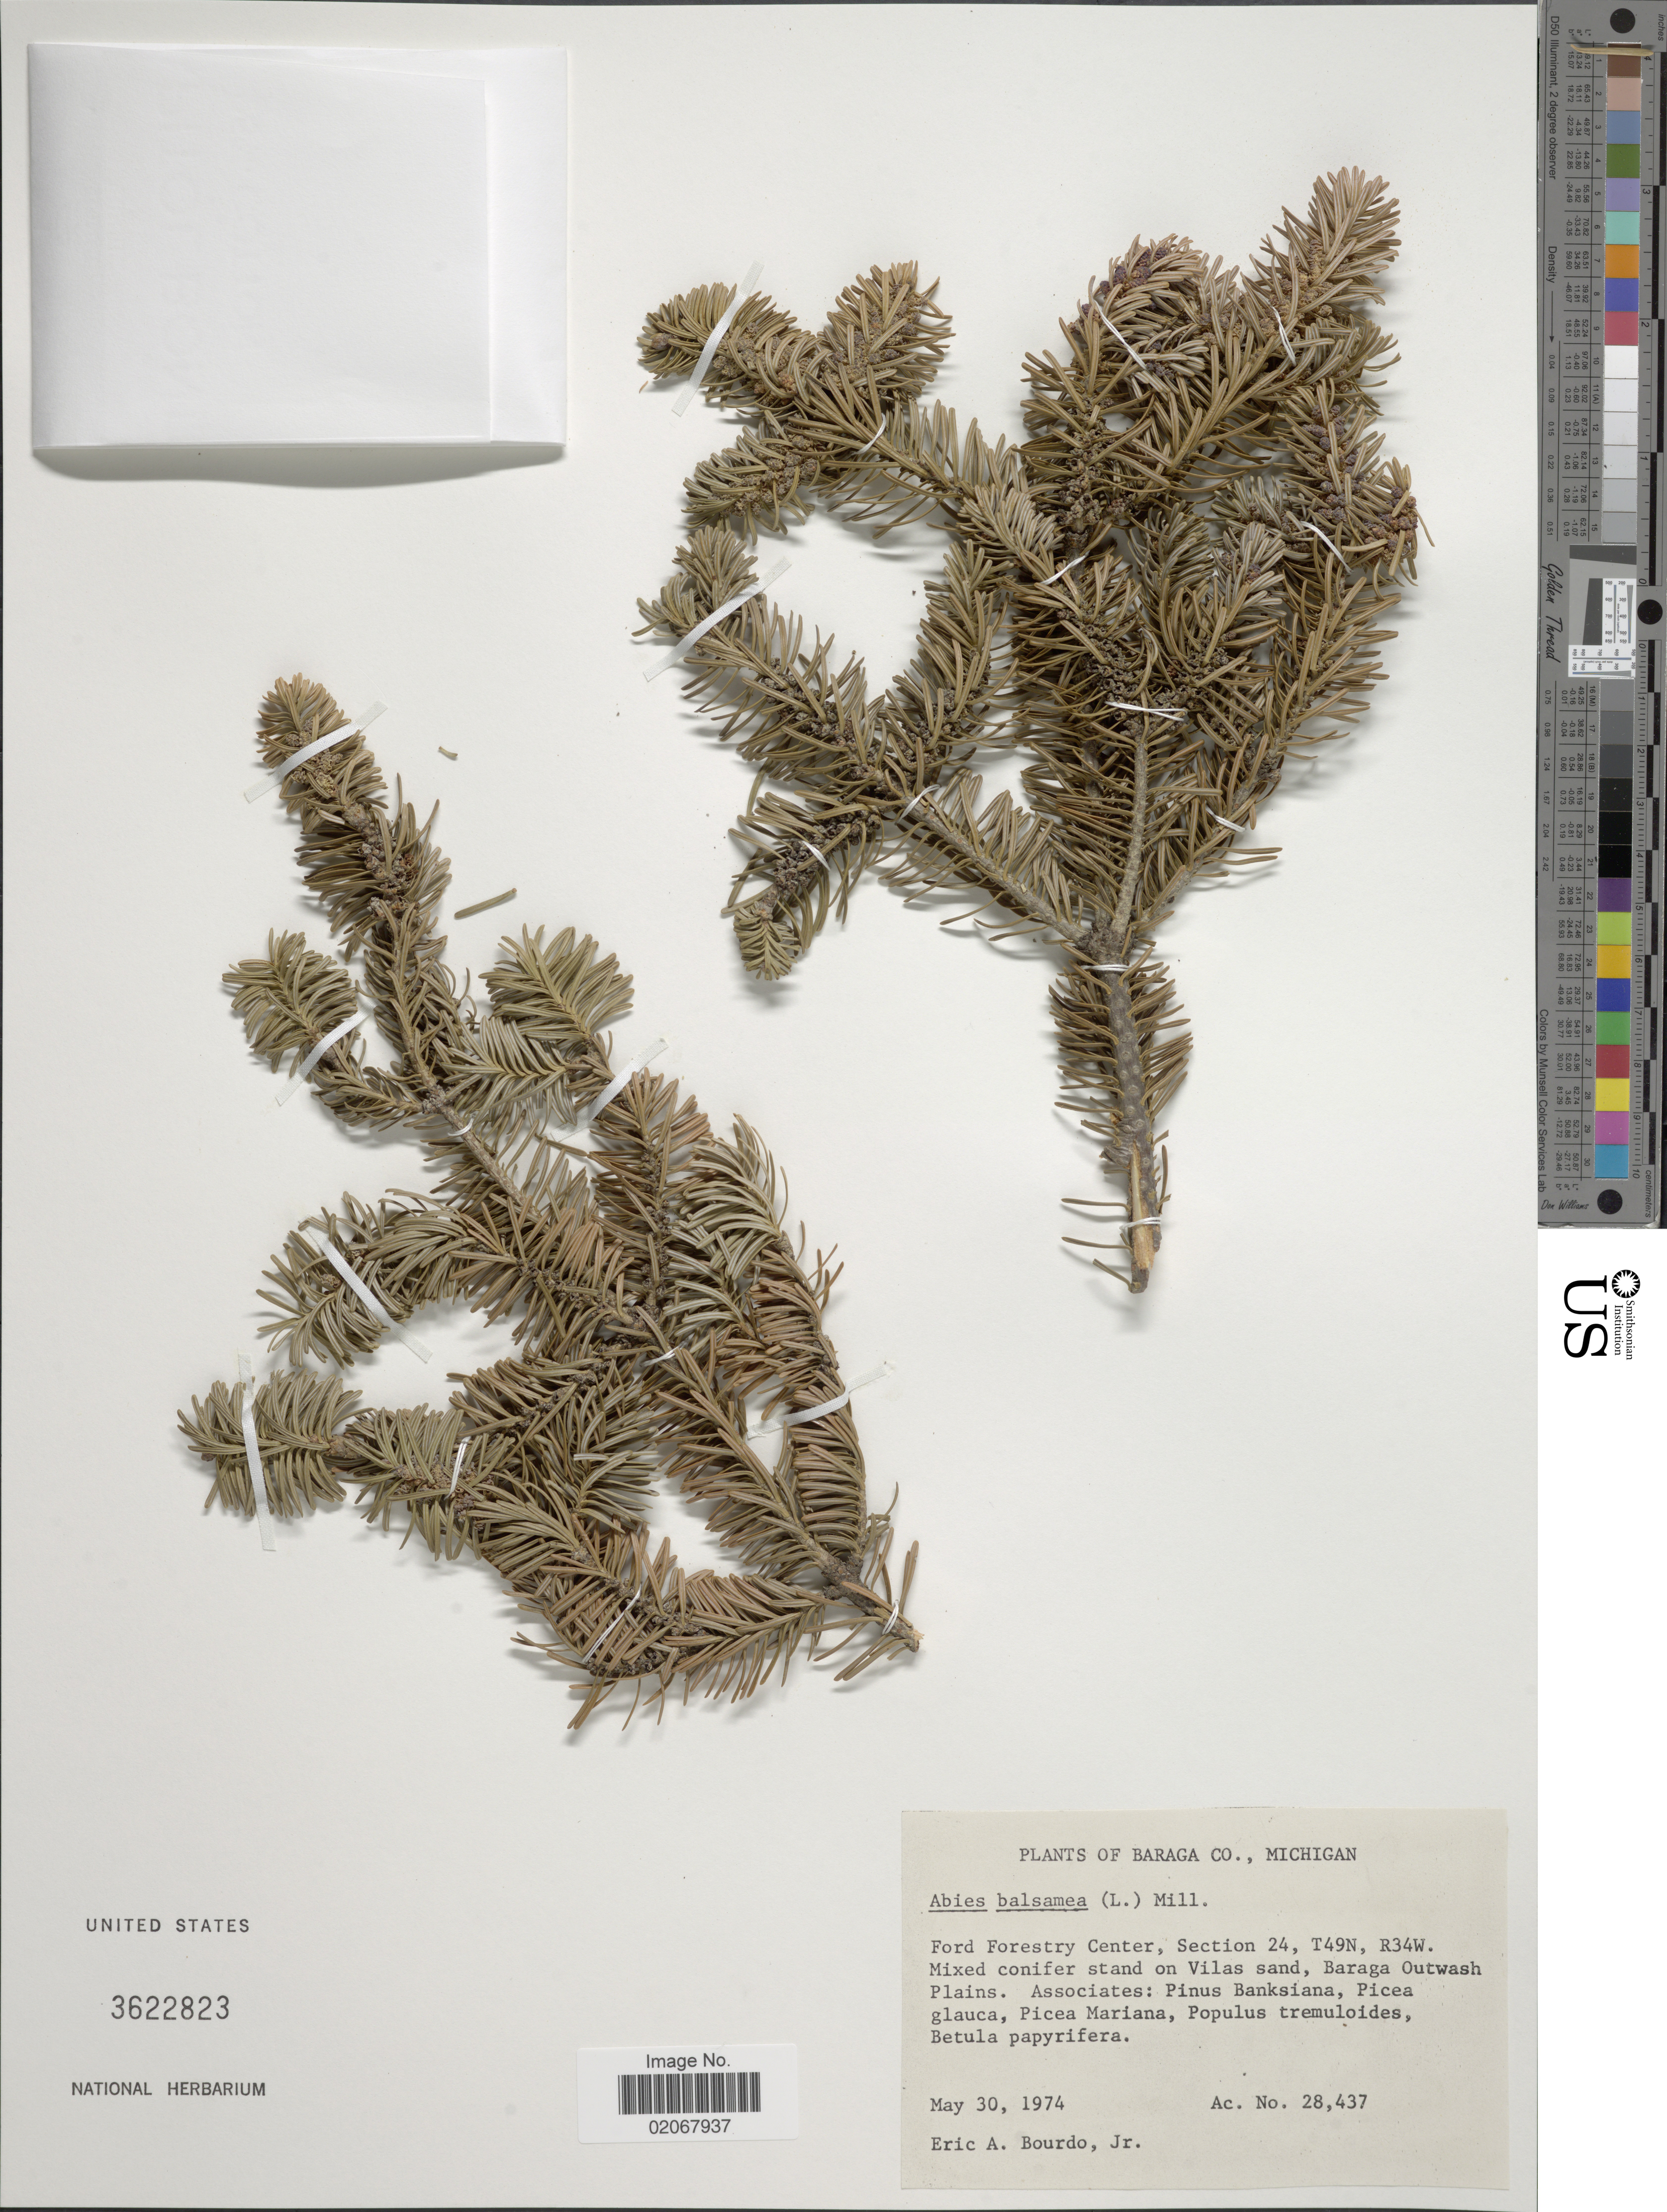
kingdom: Plantae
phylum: Tracheophyta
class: Pinopsida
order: Pinales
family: Pinaceae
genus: Abies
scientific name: Abies balsamea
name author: (L.) Mill.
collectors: E. Bourdo Jr.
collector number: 28437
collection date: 1974-05-30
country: United States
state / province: Michigan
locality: Baraga Co., Ford Forestry Center, Section 24, T49N, R34W. Mixed conifer stand on Vilas Sand, Baraga Outwash Plains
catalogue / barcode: US 3622823